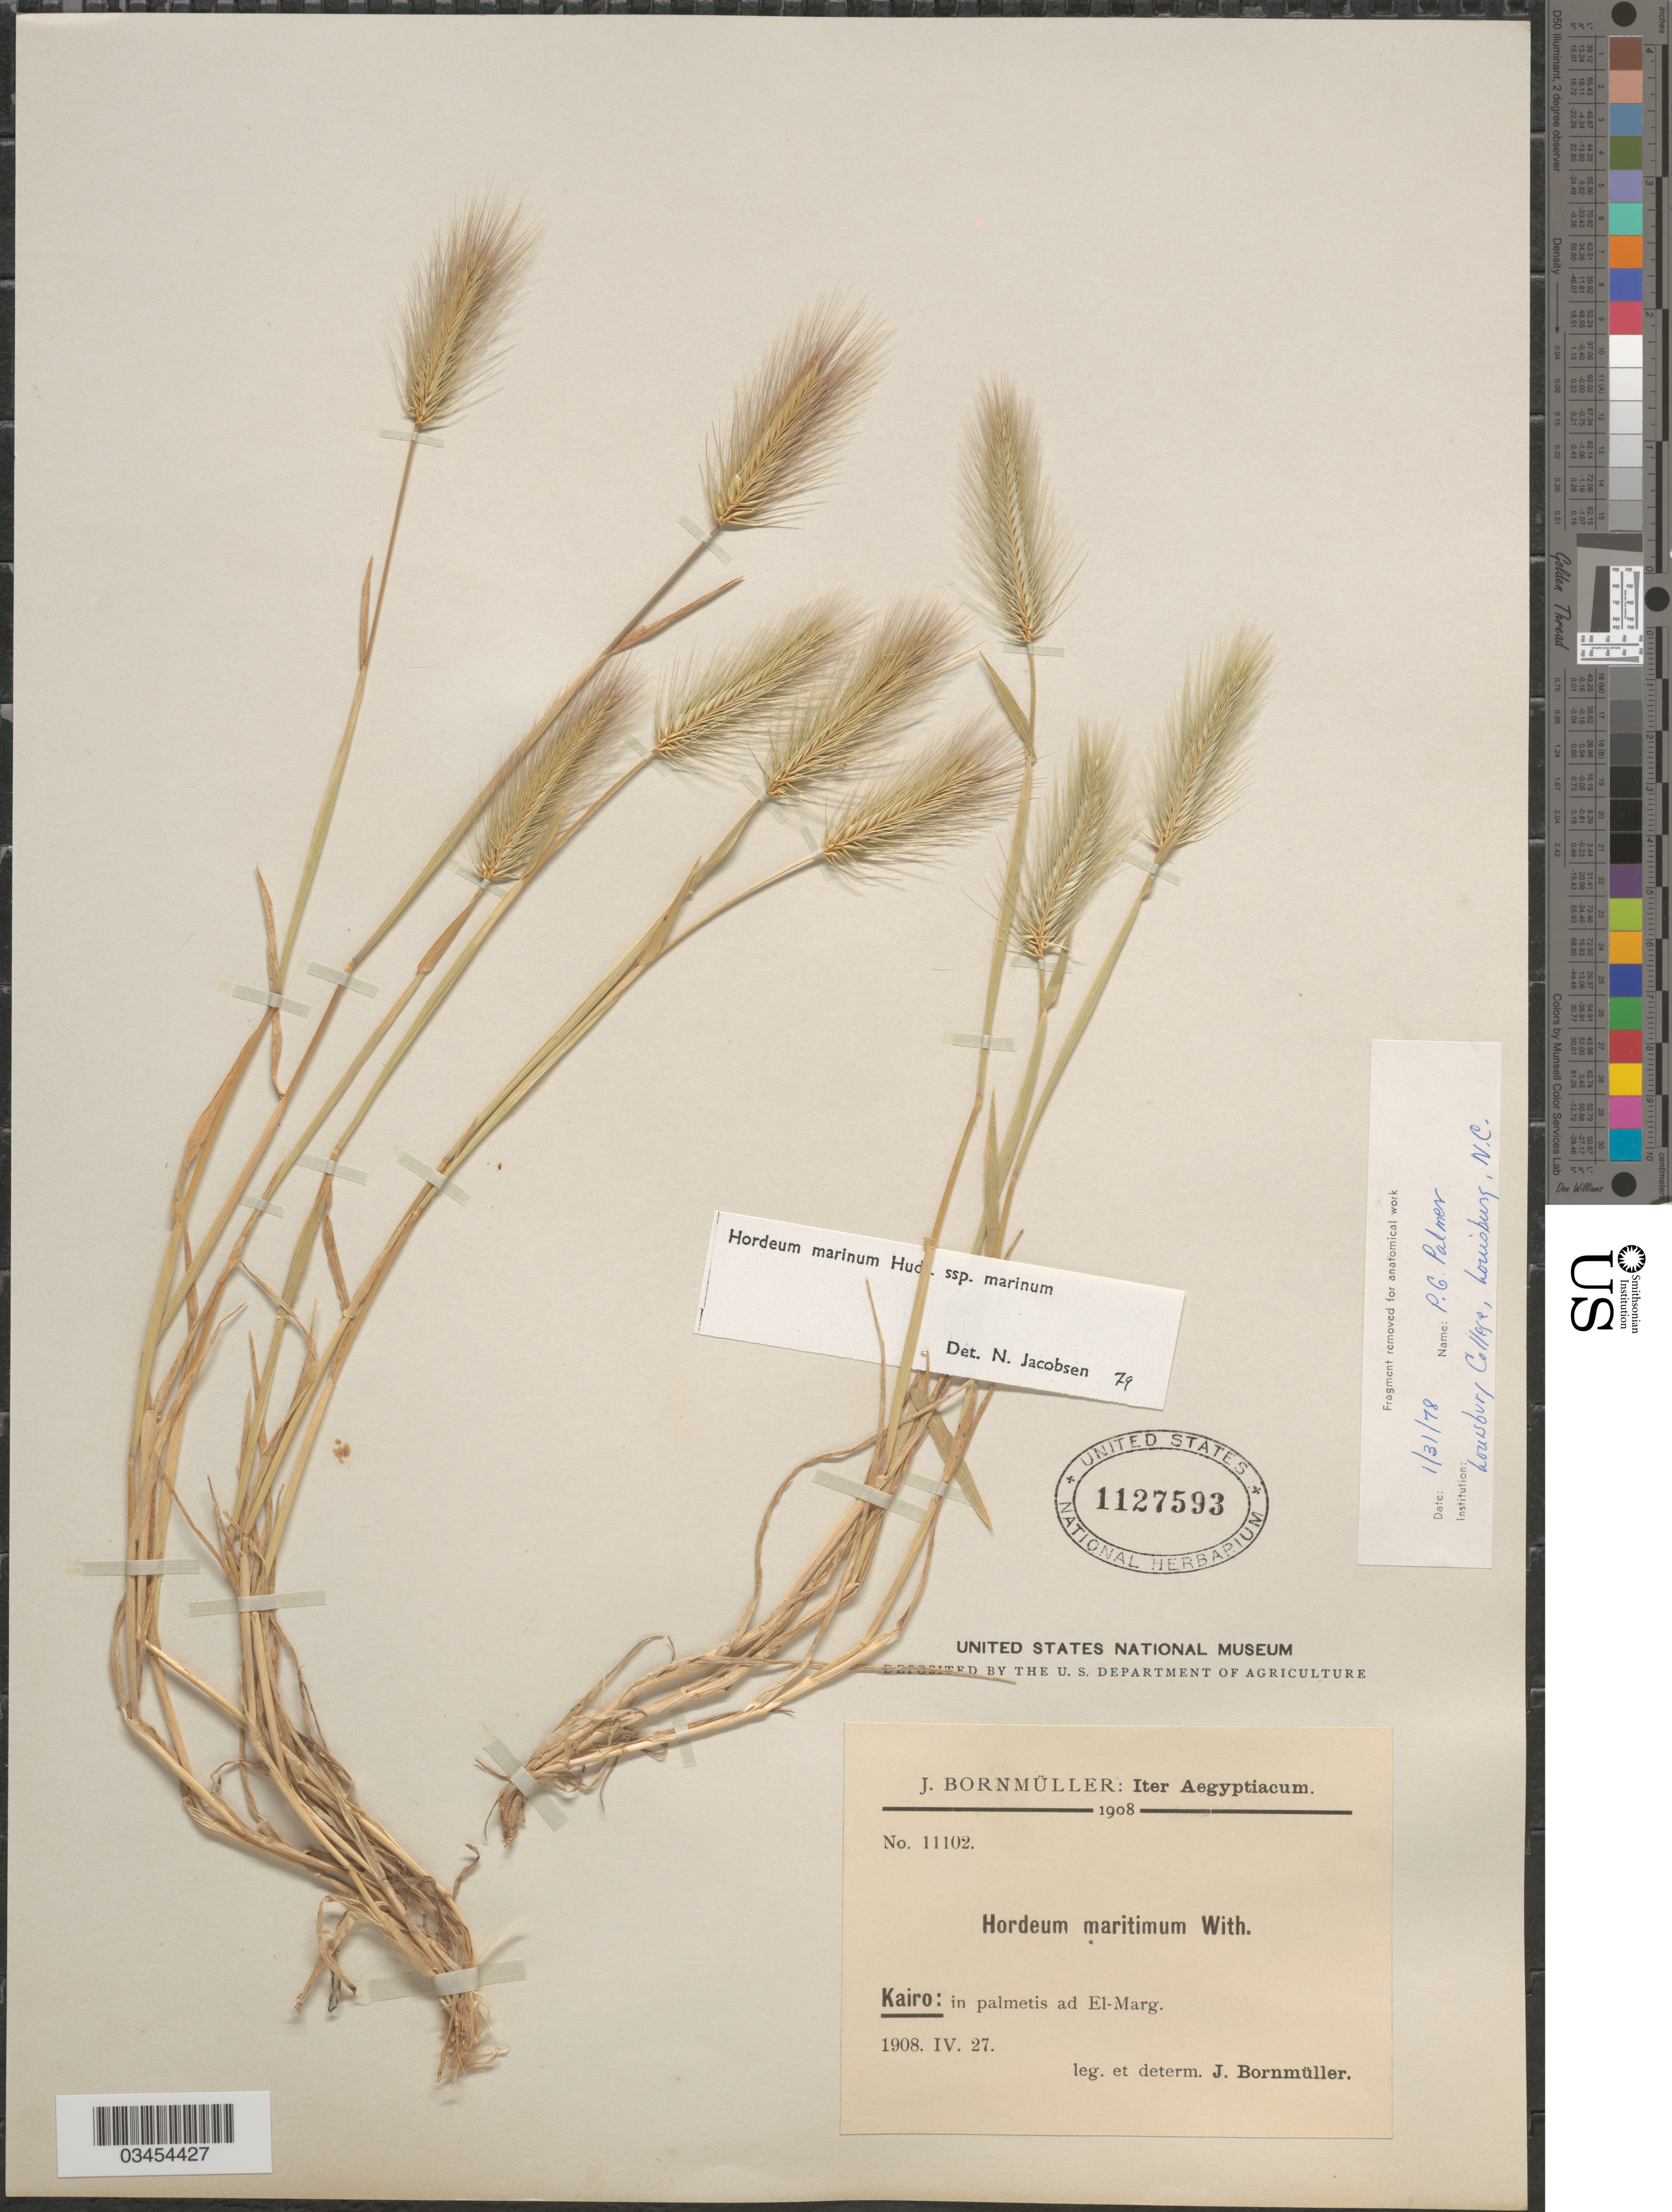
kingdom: Plantae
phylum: Tracheophyta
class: Liliopsida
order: Poales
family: Poaceae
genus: Hordeum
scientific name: Hordeum marinum subsp. marinum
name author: Huds.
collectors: J. Bornmüller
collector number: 11102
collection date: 1908-04-27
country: Egypt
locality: Aegyptiacum. Kairo: in palmetis ad El-Marg.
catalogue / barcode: US 1127593